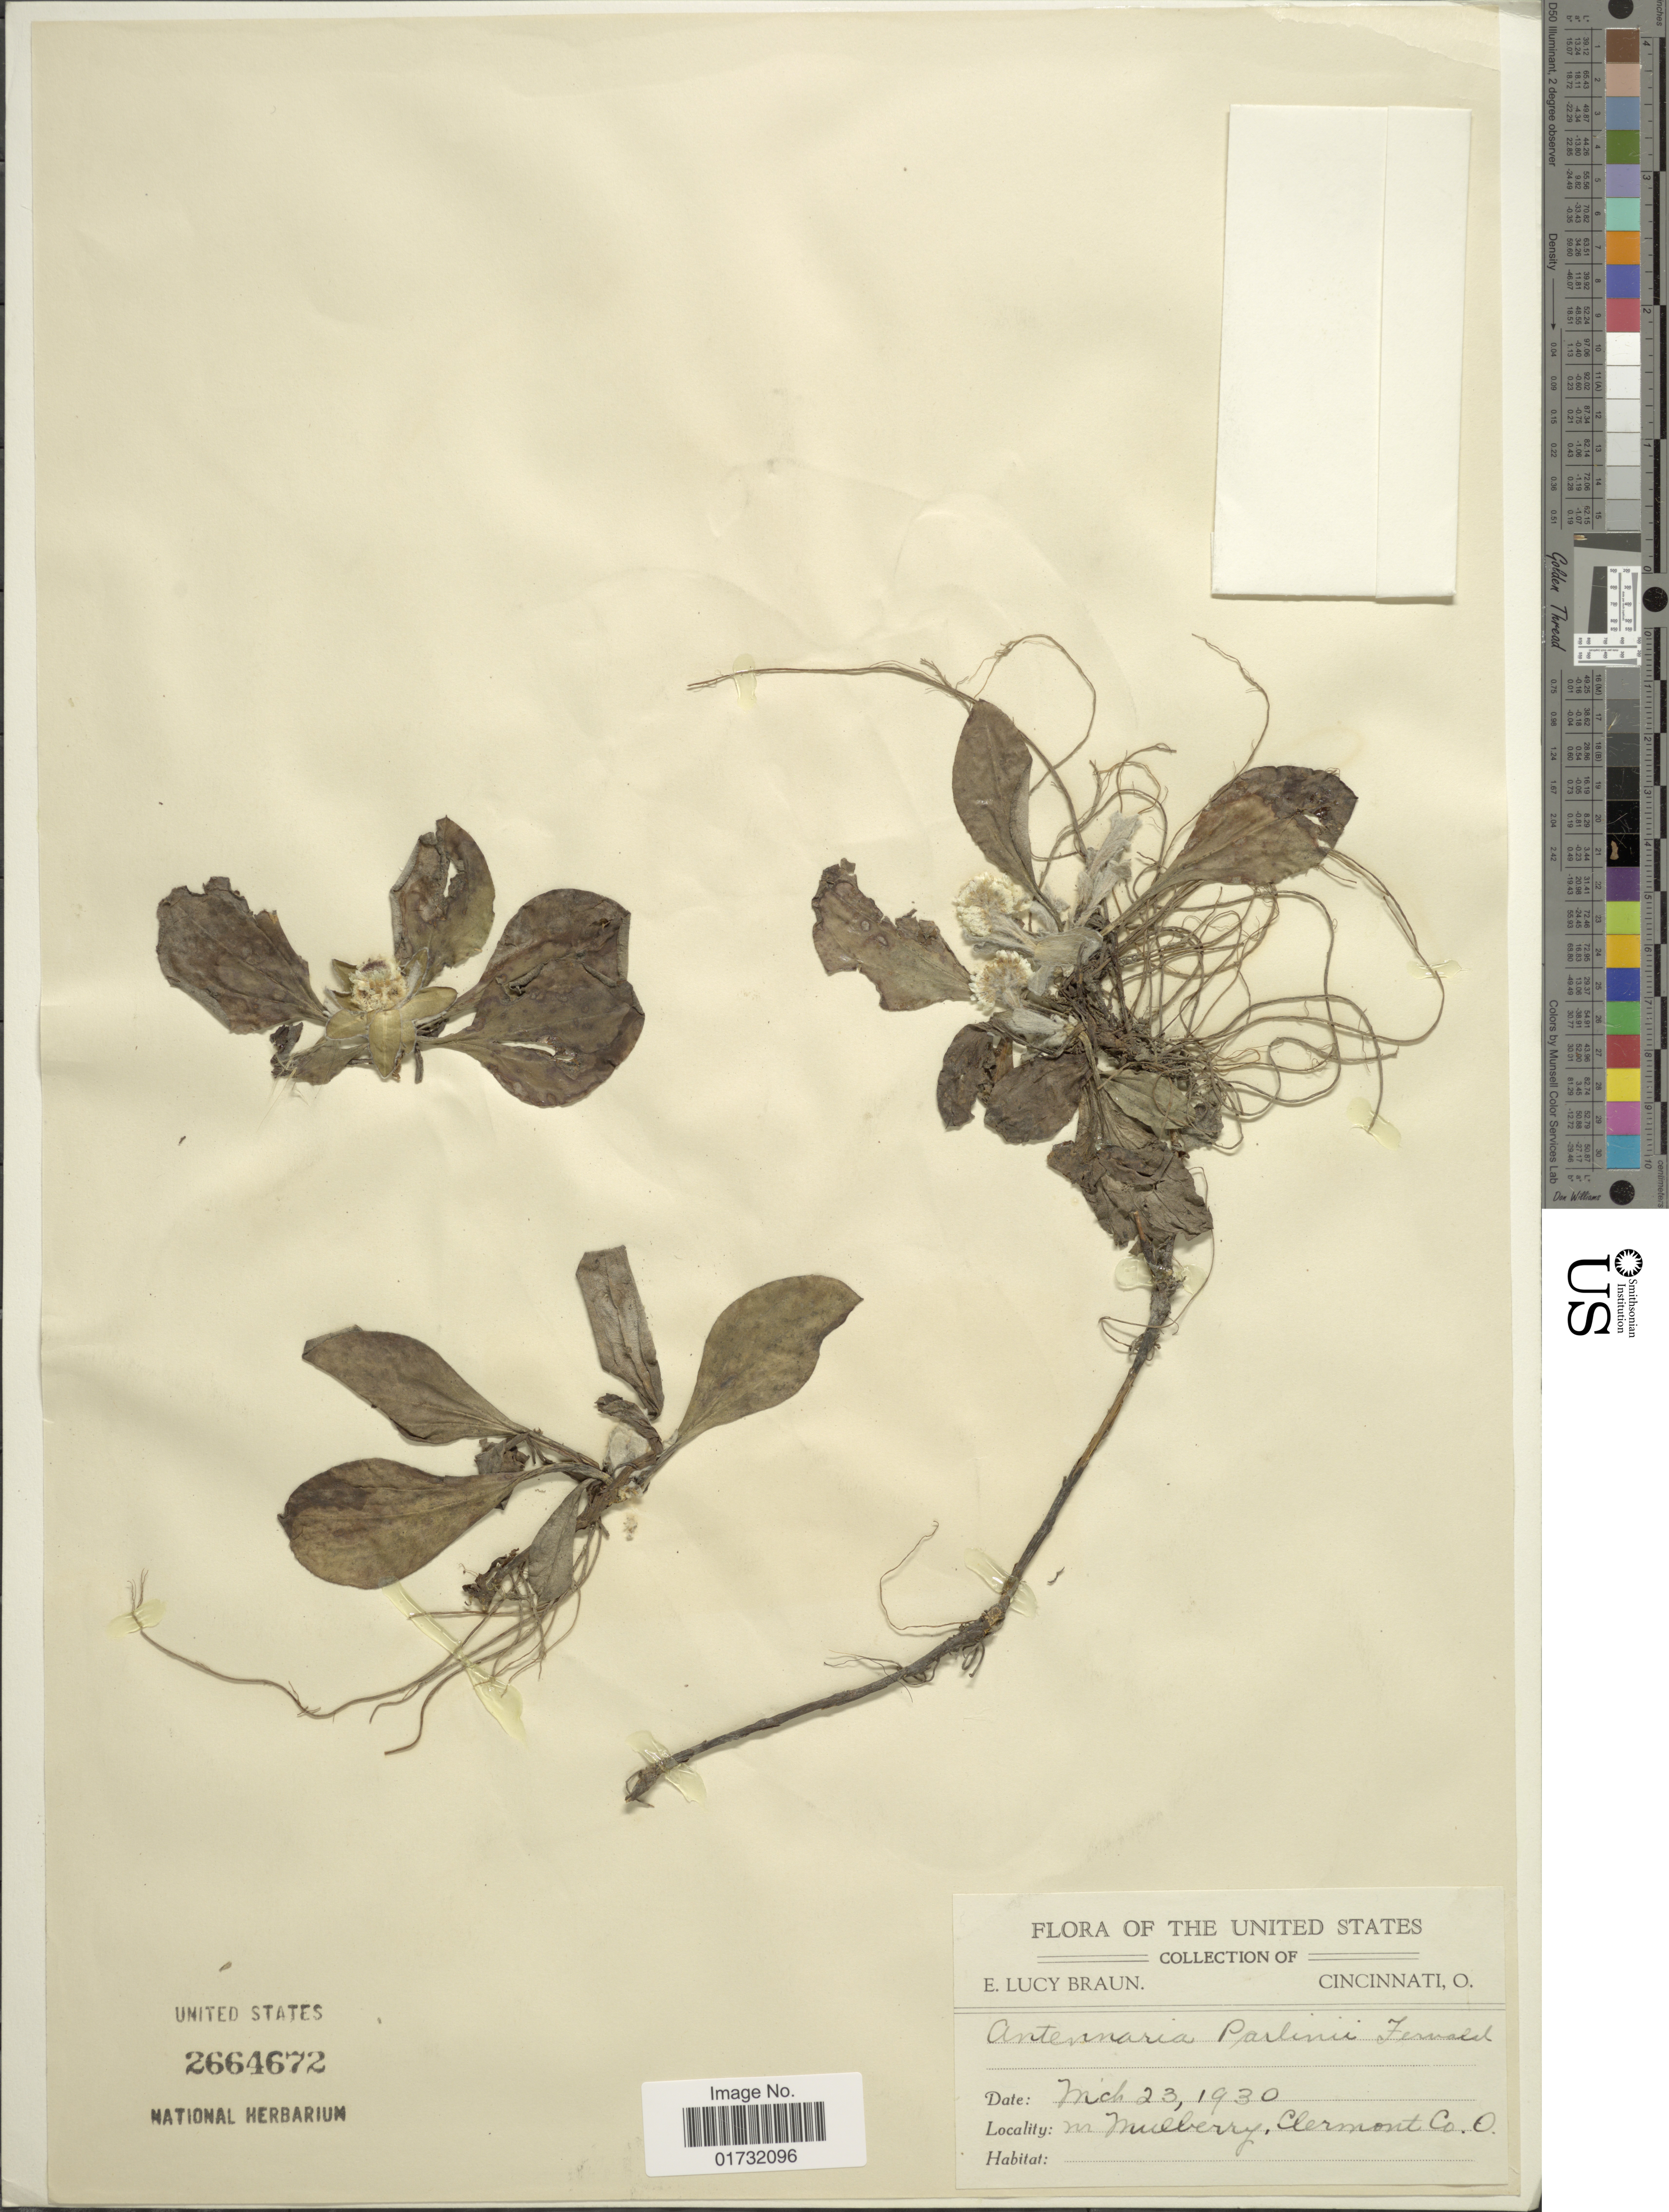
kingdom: Plantae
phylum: Tracheophyta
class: Magnoliopsida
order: Asterales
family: Asteraceae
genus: Antennaria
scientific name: Antennaria parlinii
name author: Fernald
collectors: E. L. Braun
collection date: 1930-03-23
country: United States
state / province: Ohio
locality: Nr Mulberry, Clermont Co.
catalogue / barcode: US 2664672